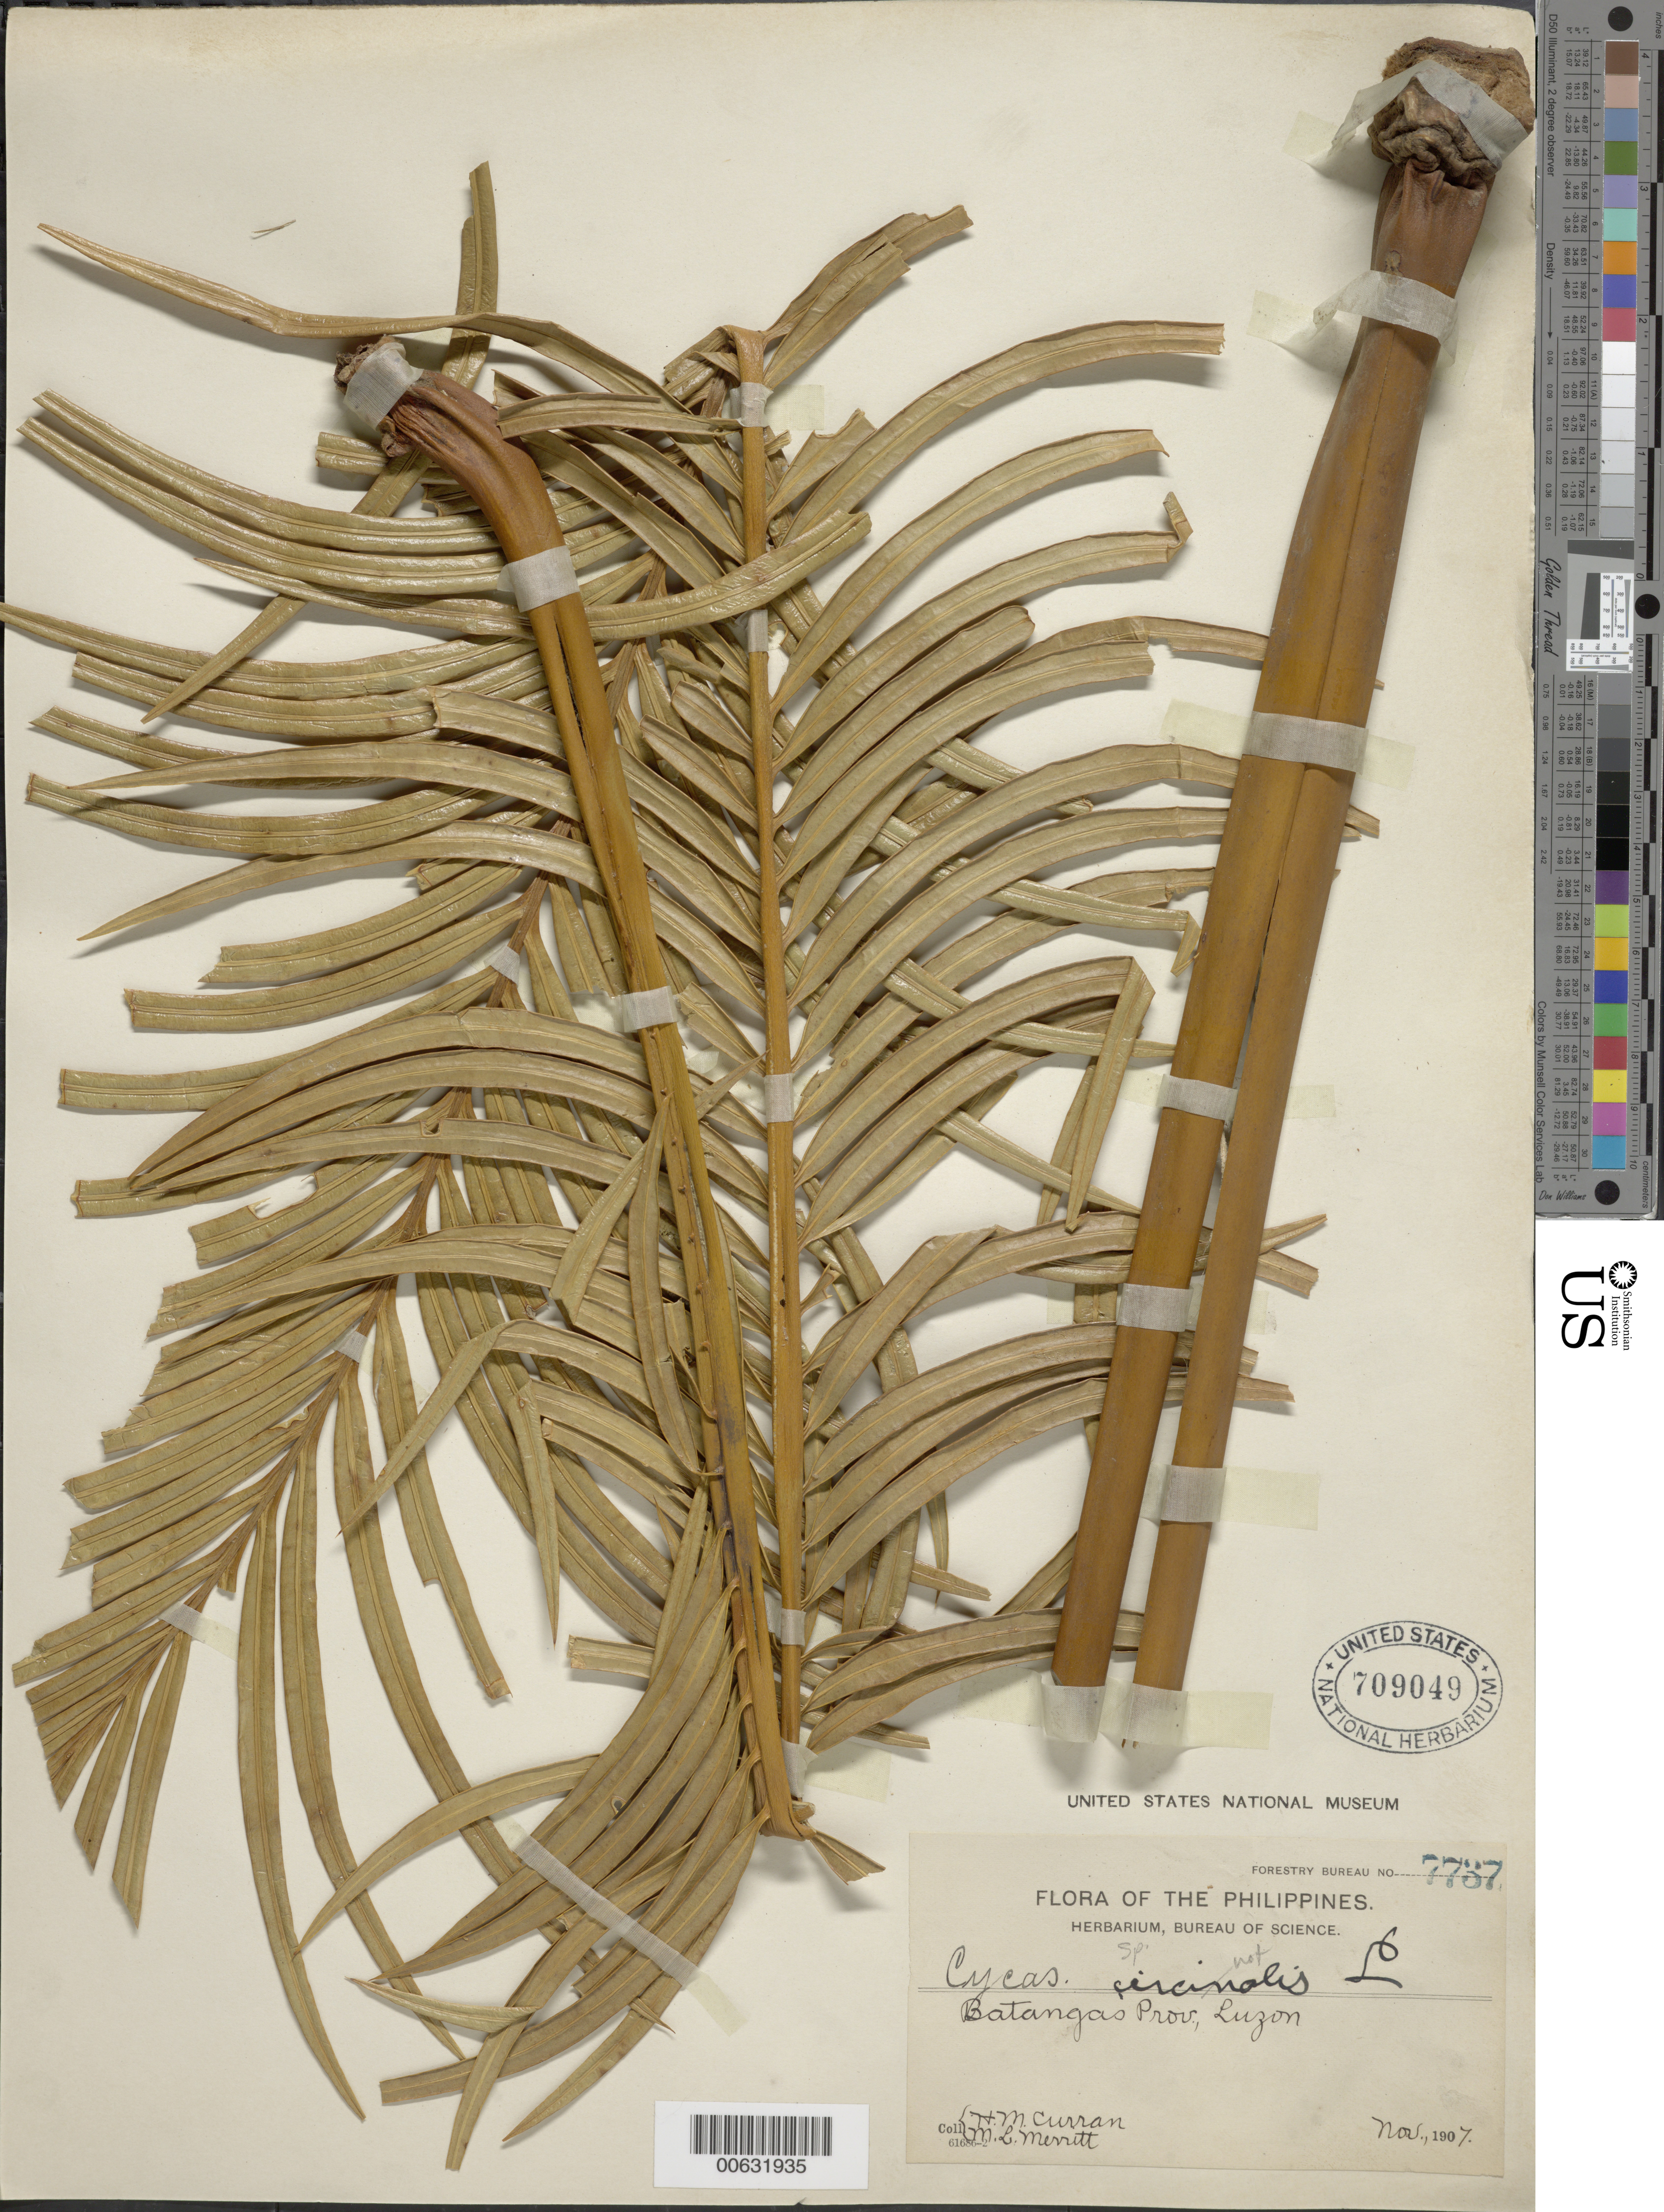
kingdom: Plantae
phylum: Tracheophyta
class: Cycadopsida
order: Cycadales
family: Cycadaceae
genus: Cycas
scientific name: Cycas sp.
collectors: H. M. Curran & M. L. Merritt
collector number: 7737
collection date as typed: Nov 1907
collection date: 1907-11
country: Philippines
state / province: Calabarzon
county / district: Batangas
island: Luzon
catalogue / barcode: US 709049